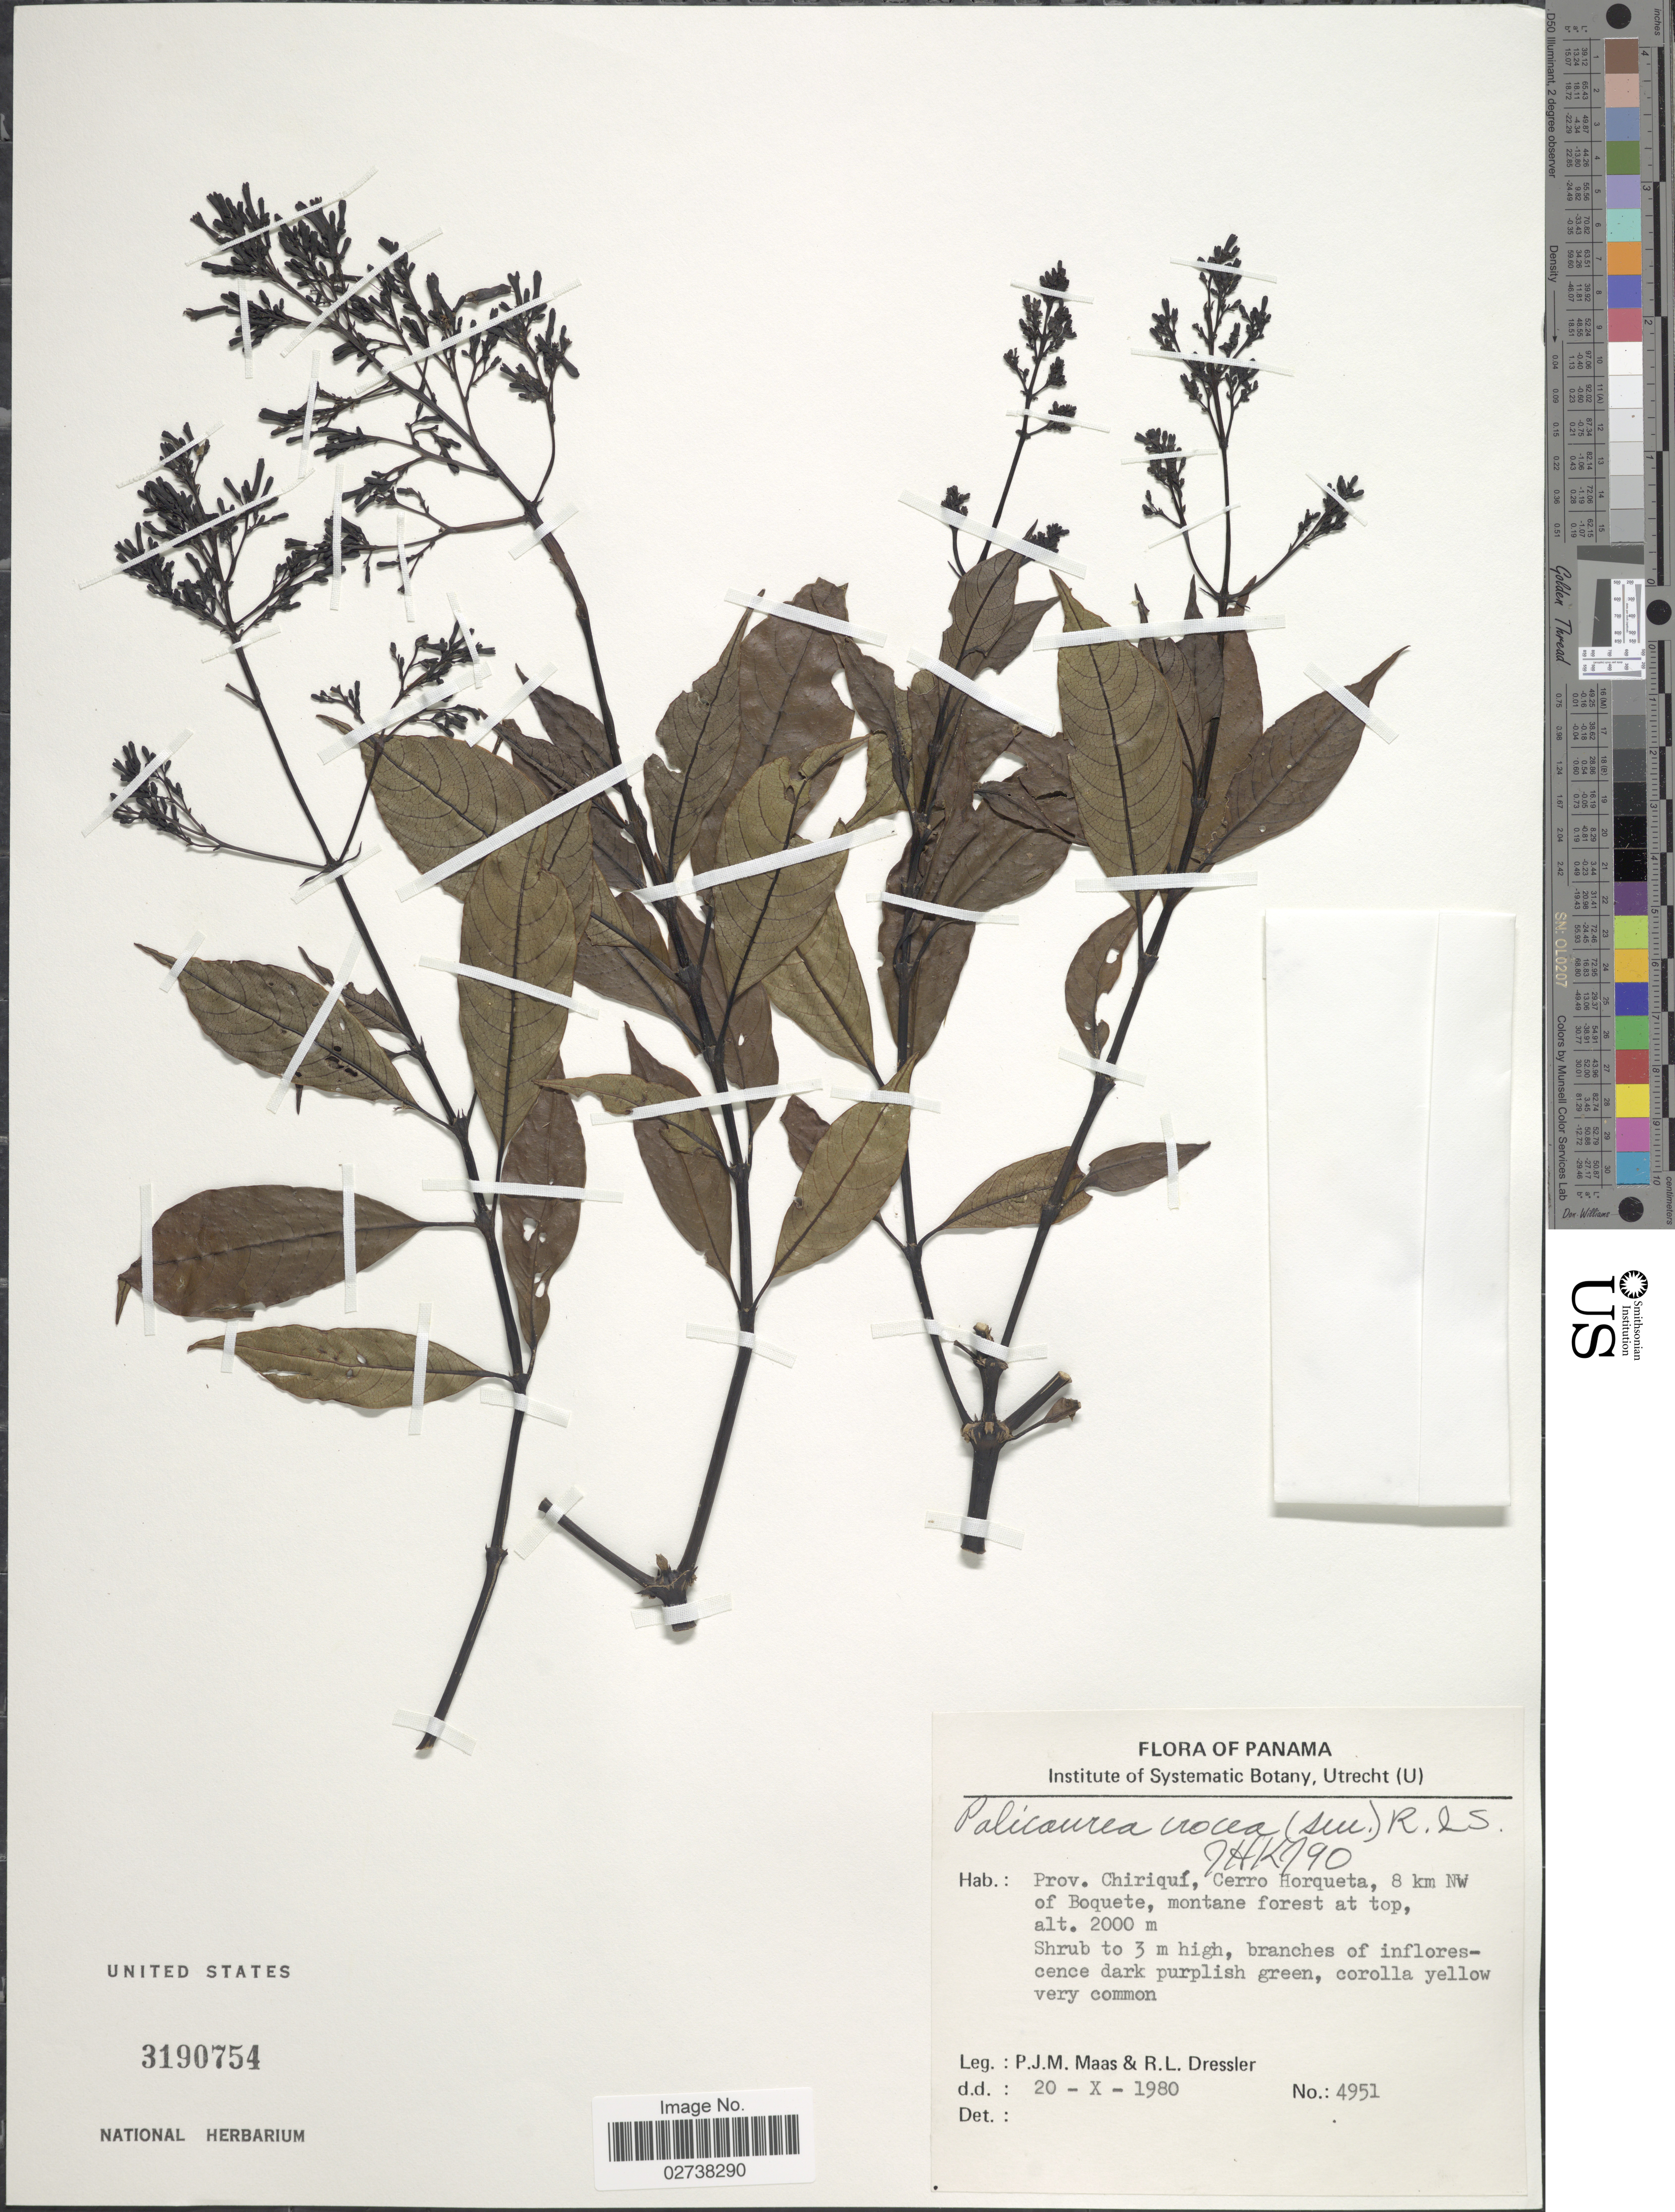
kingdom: Plantae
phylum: Tracheophyta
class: Magnoliopsida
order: Gentianales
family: Rubiaceae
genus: Palicourea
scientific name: Palicourea crocea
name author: (Sw.) Schult.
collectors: P. Maas & R. Dressler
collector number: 4951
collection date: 1980-10-20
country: Panama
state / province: Chiriqui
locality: Prov. Chiriqui, Cerro Horqueta, 8 km NW of Boquete, montane forest at top.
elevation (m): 2000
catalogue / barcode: US 3190754